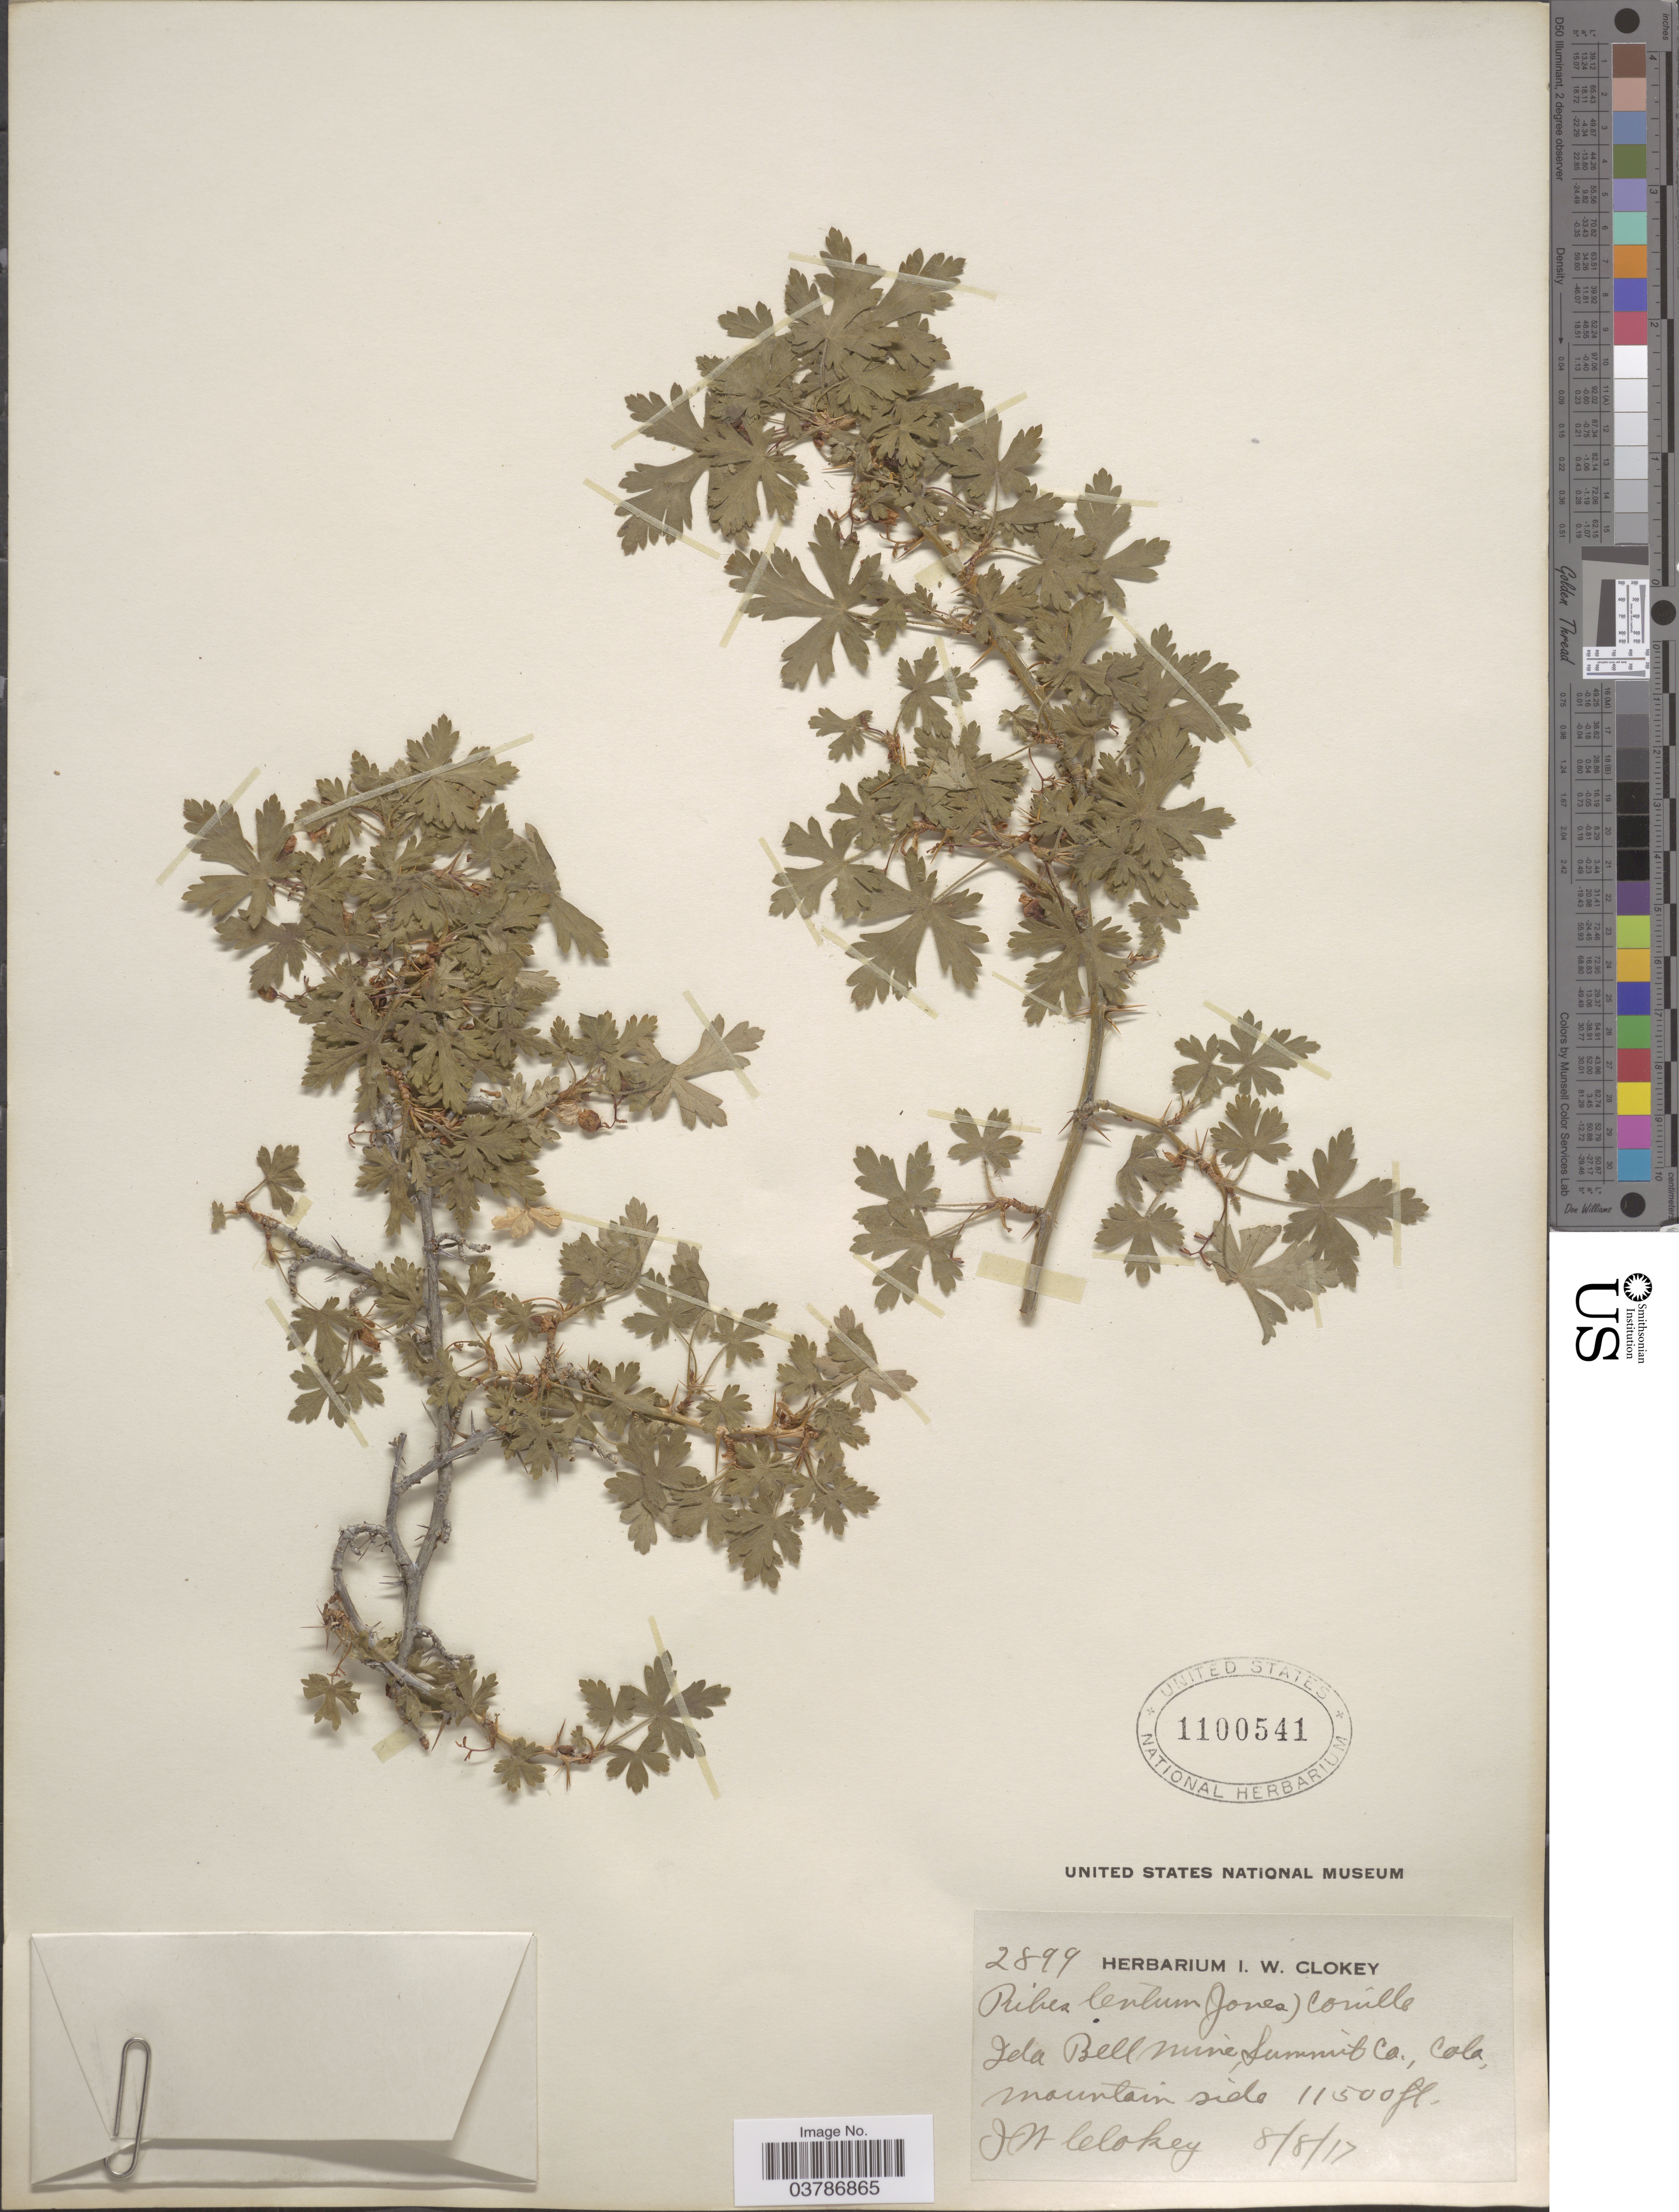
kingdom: Plantae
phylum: Tracheophyta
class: Magnoliopsida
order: Saxifragales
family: Grossulariaceae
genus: Ribes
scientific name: Ribes montigenum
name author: McClatchie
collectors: I. W. Clokey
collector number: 2899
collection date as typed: Transcribed d/m/y: 8/8/17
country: United States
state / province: Colorado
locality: Ida Bell Mine, Summit Co. Mountain side.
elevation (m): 3505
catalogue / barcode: US 1100541